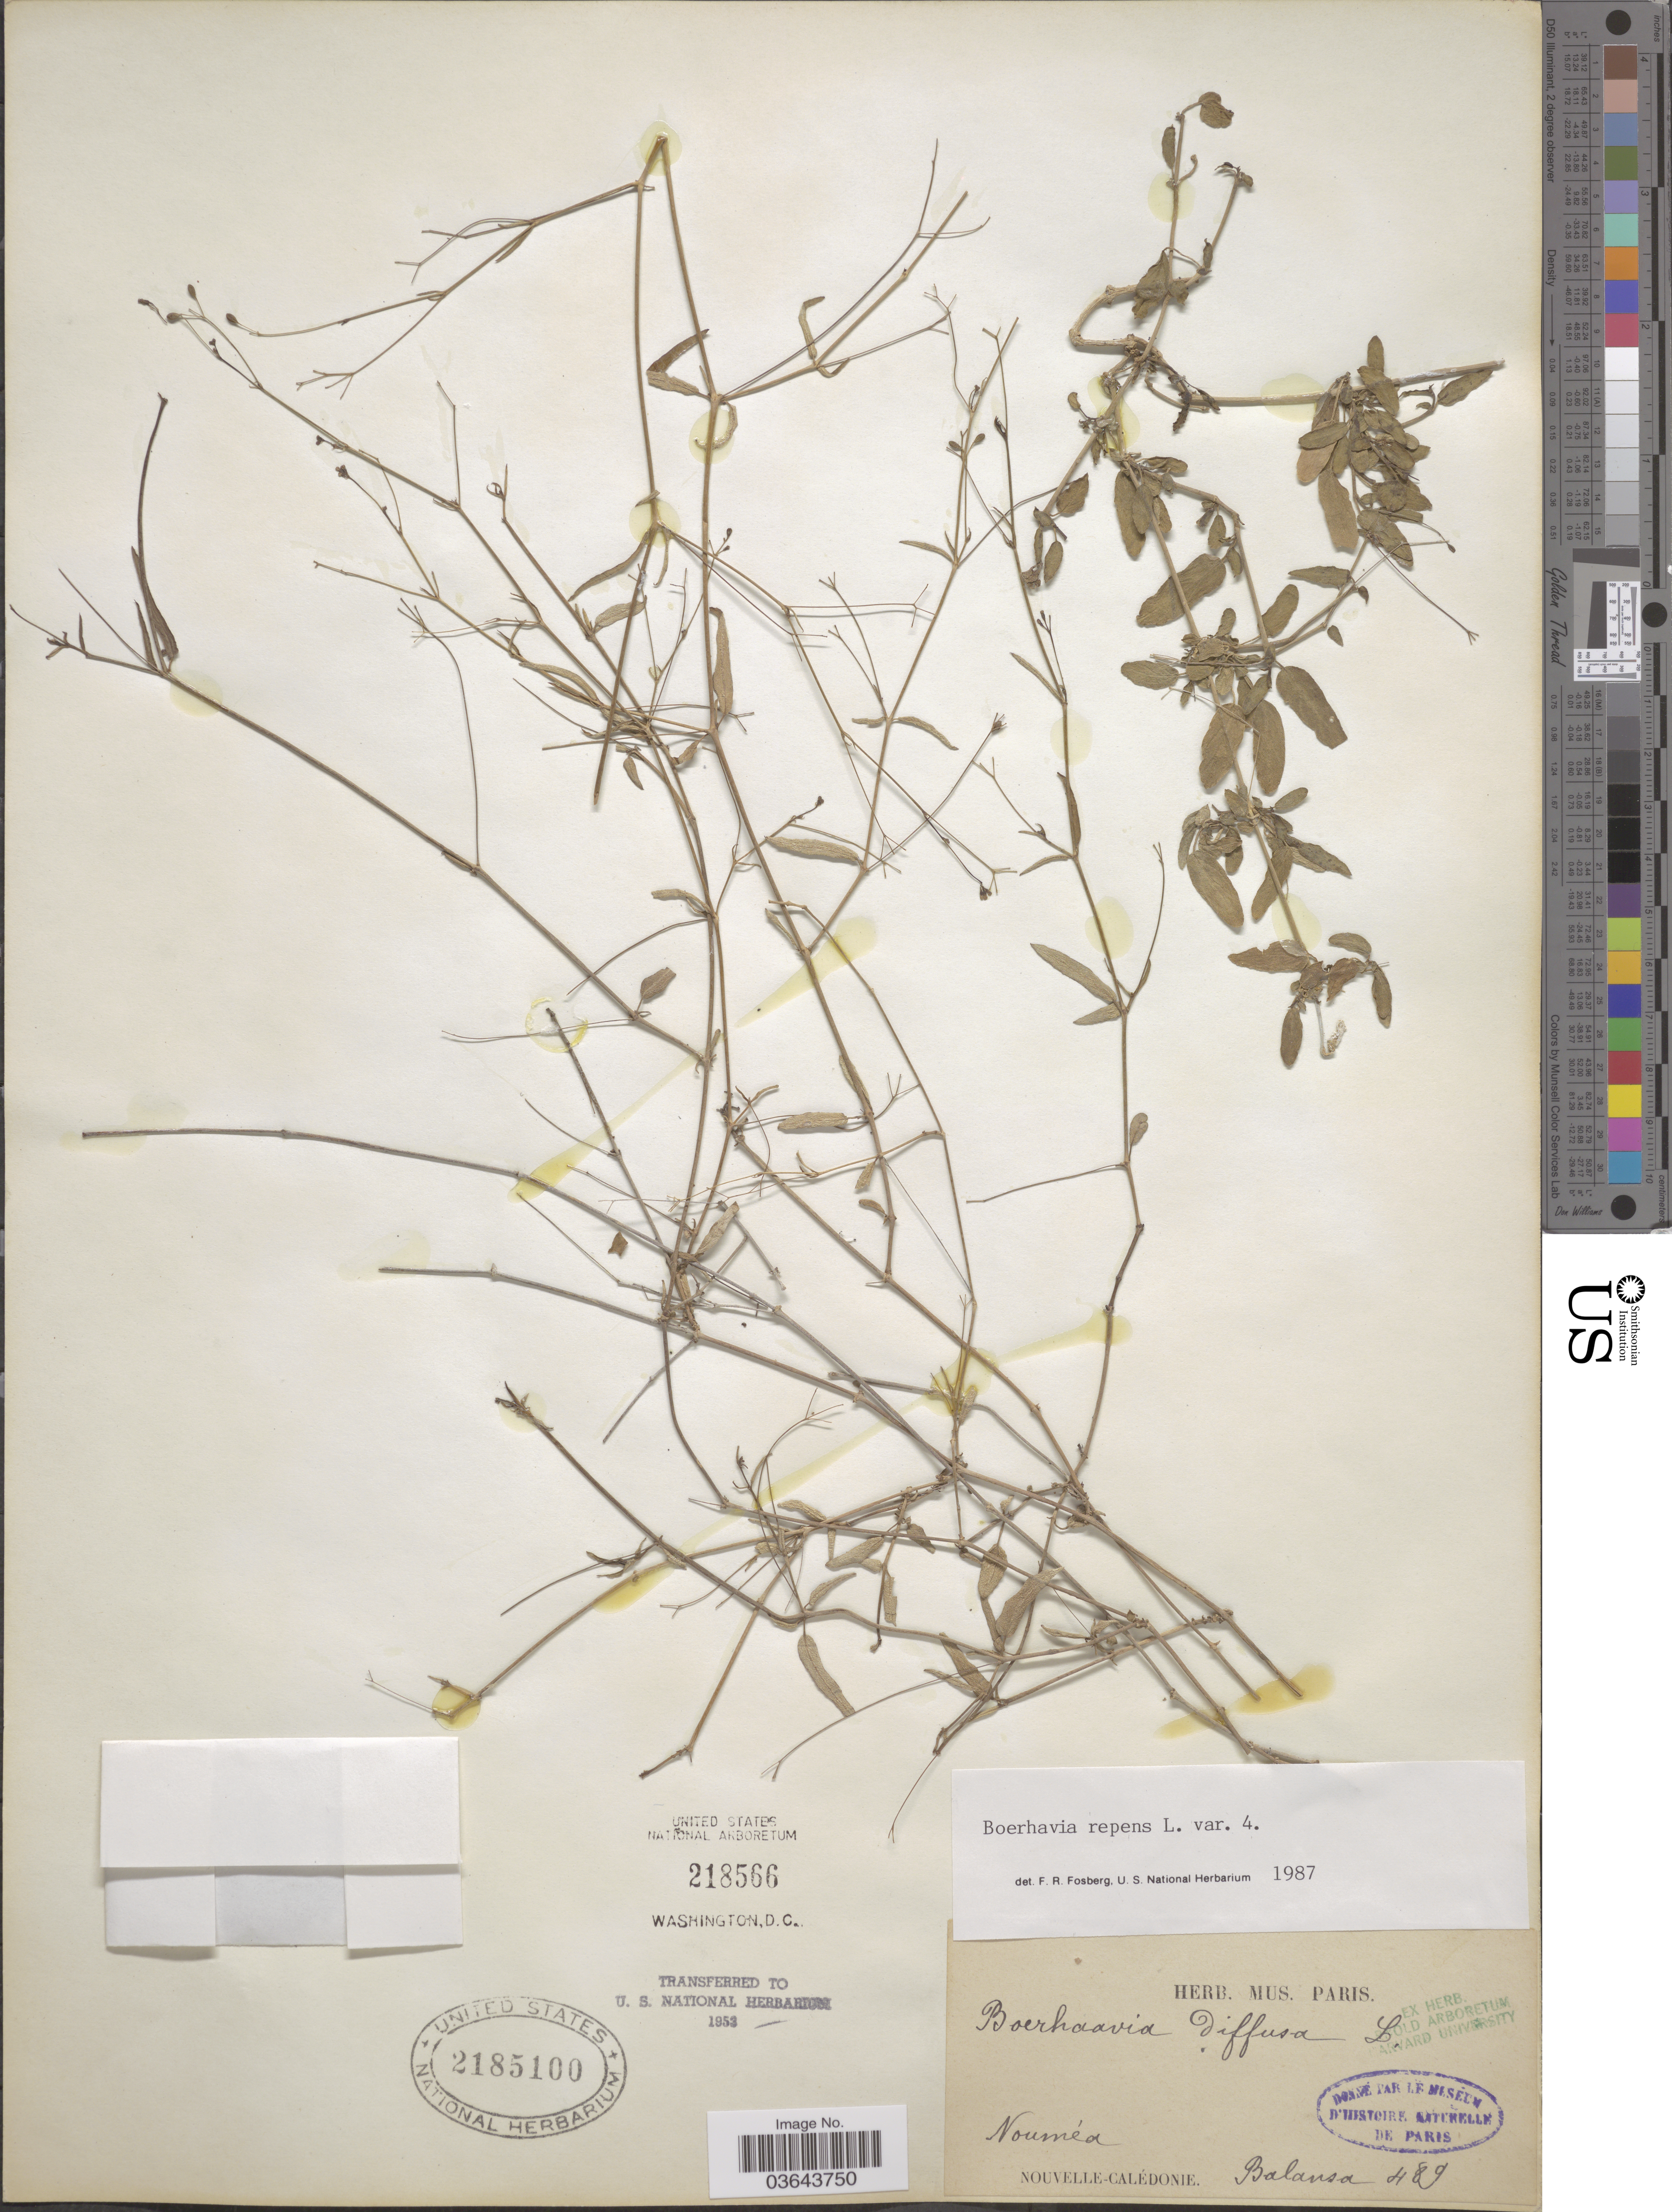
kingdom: Plantae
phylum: Tracheophyta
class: Magnoliopsida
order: Caryophyllales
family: Nyctaginaceae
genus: Boerhavia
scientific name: Boerhavia repens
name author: L.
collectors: -. Balansa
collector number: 489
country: New Caledonia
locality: Nouméa.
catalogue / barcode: US 2185100